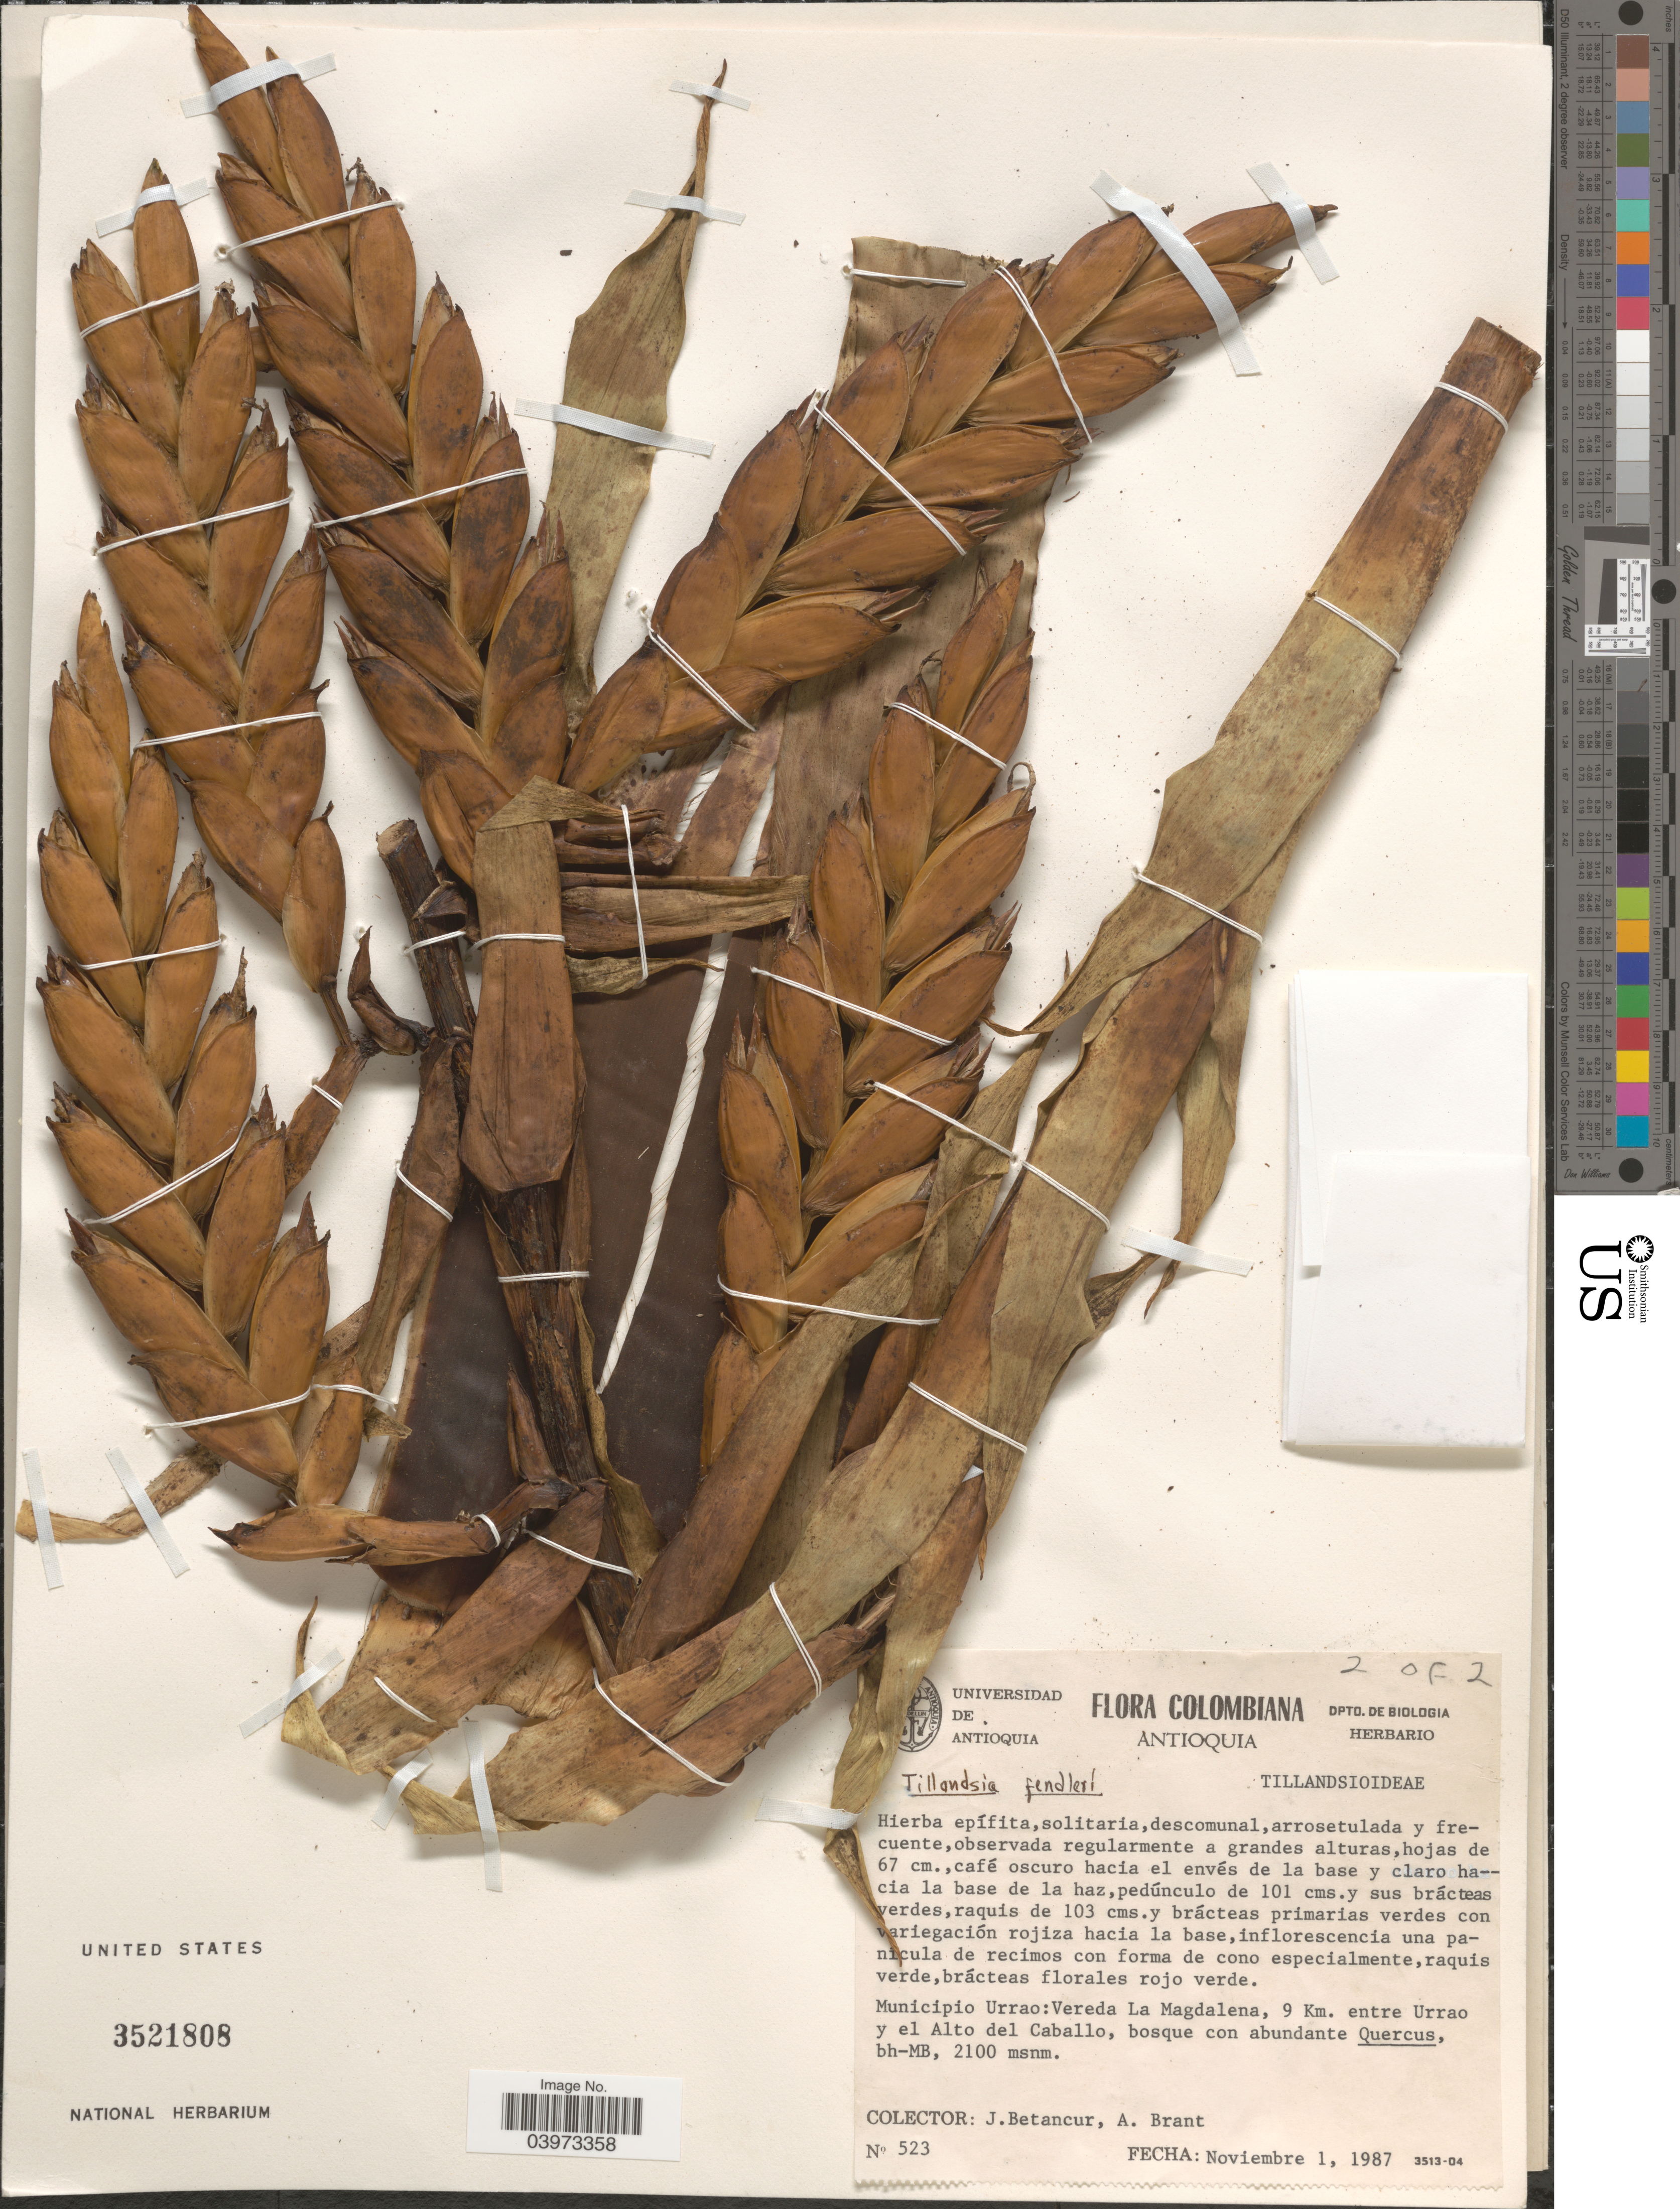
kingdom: Plantae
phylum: Tracheophyta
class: Liliopsida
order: Poales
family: Bromeliaceae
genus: Tillandsia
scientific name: Tillandsia fendleri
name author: Griseb.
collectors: J. Betancur & A. Brant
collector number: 523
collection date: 1987-11-01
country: Colombia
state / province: Antioquia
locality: Municipio Urrao: Vereda La Magdalena, 9 Km. entre Urrao y el Alto del Caballo.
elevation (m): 2100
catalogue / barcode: US 3521808